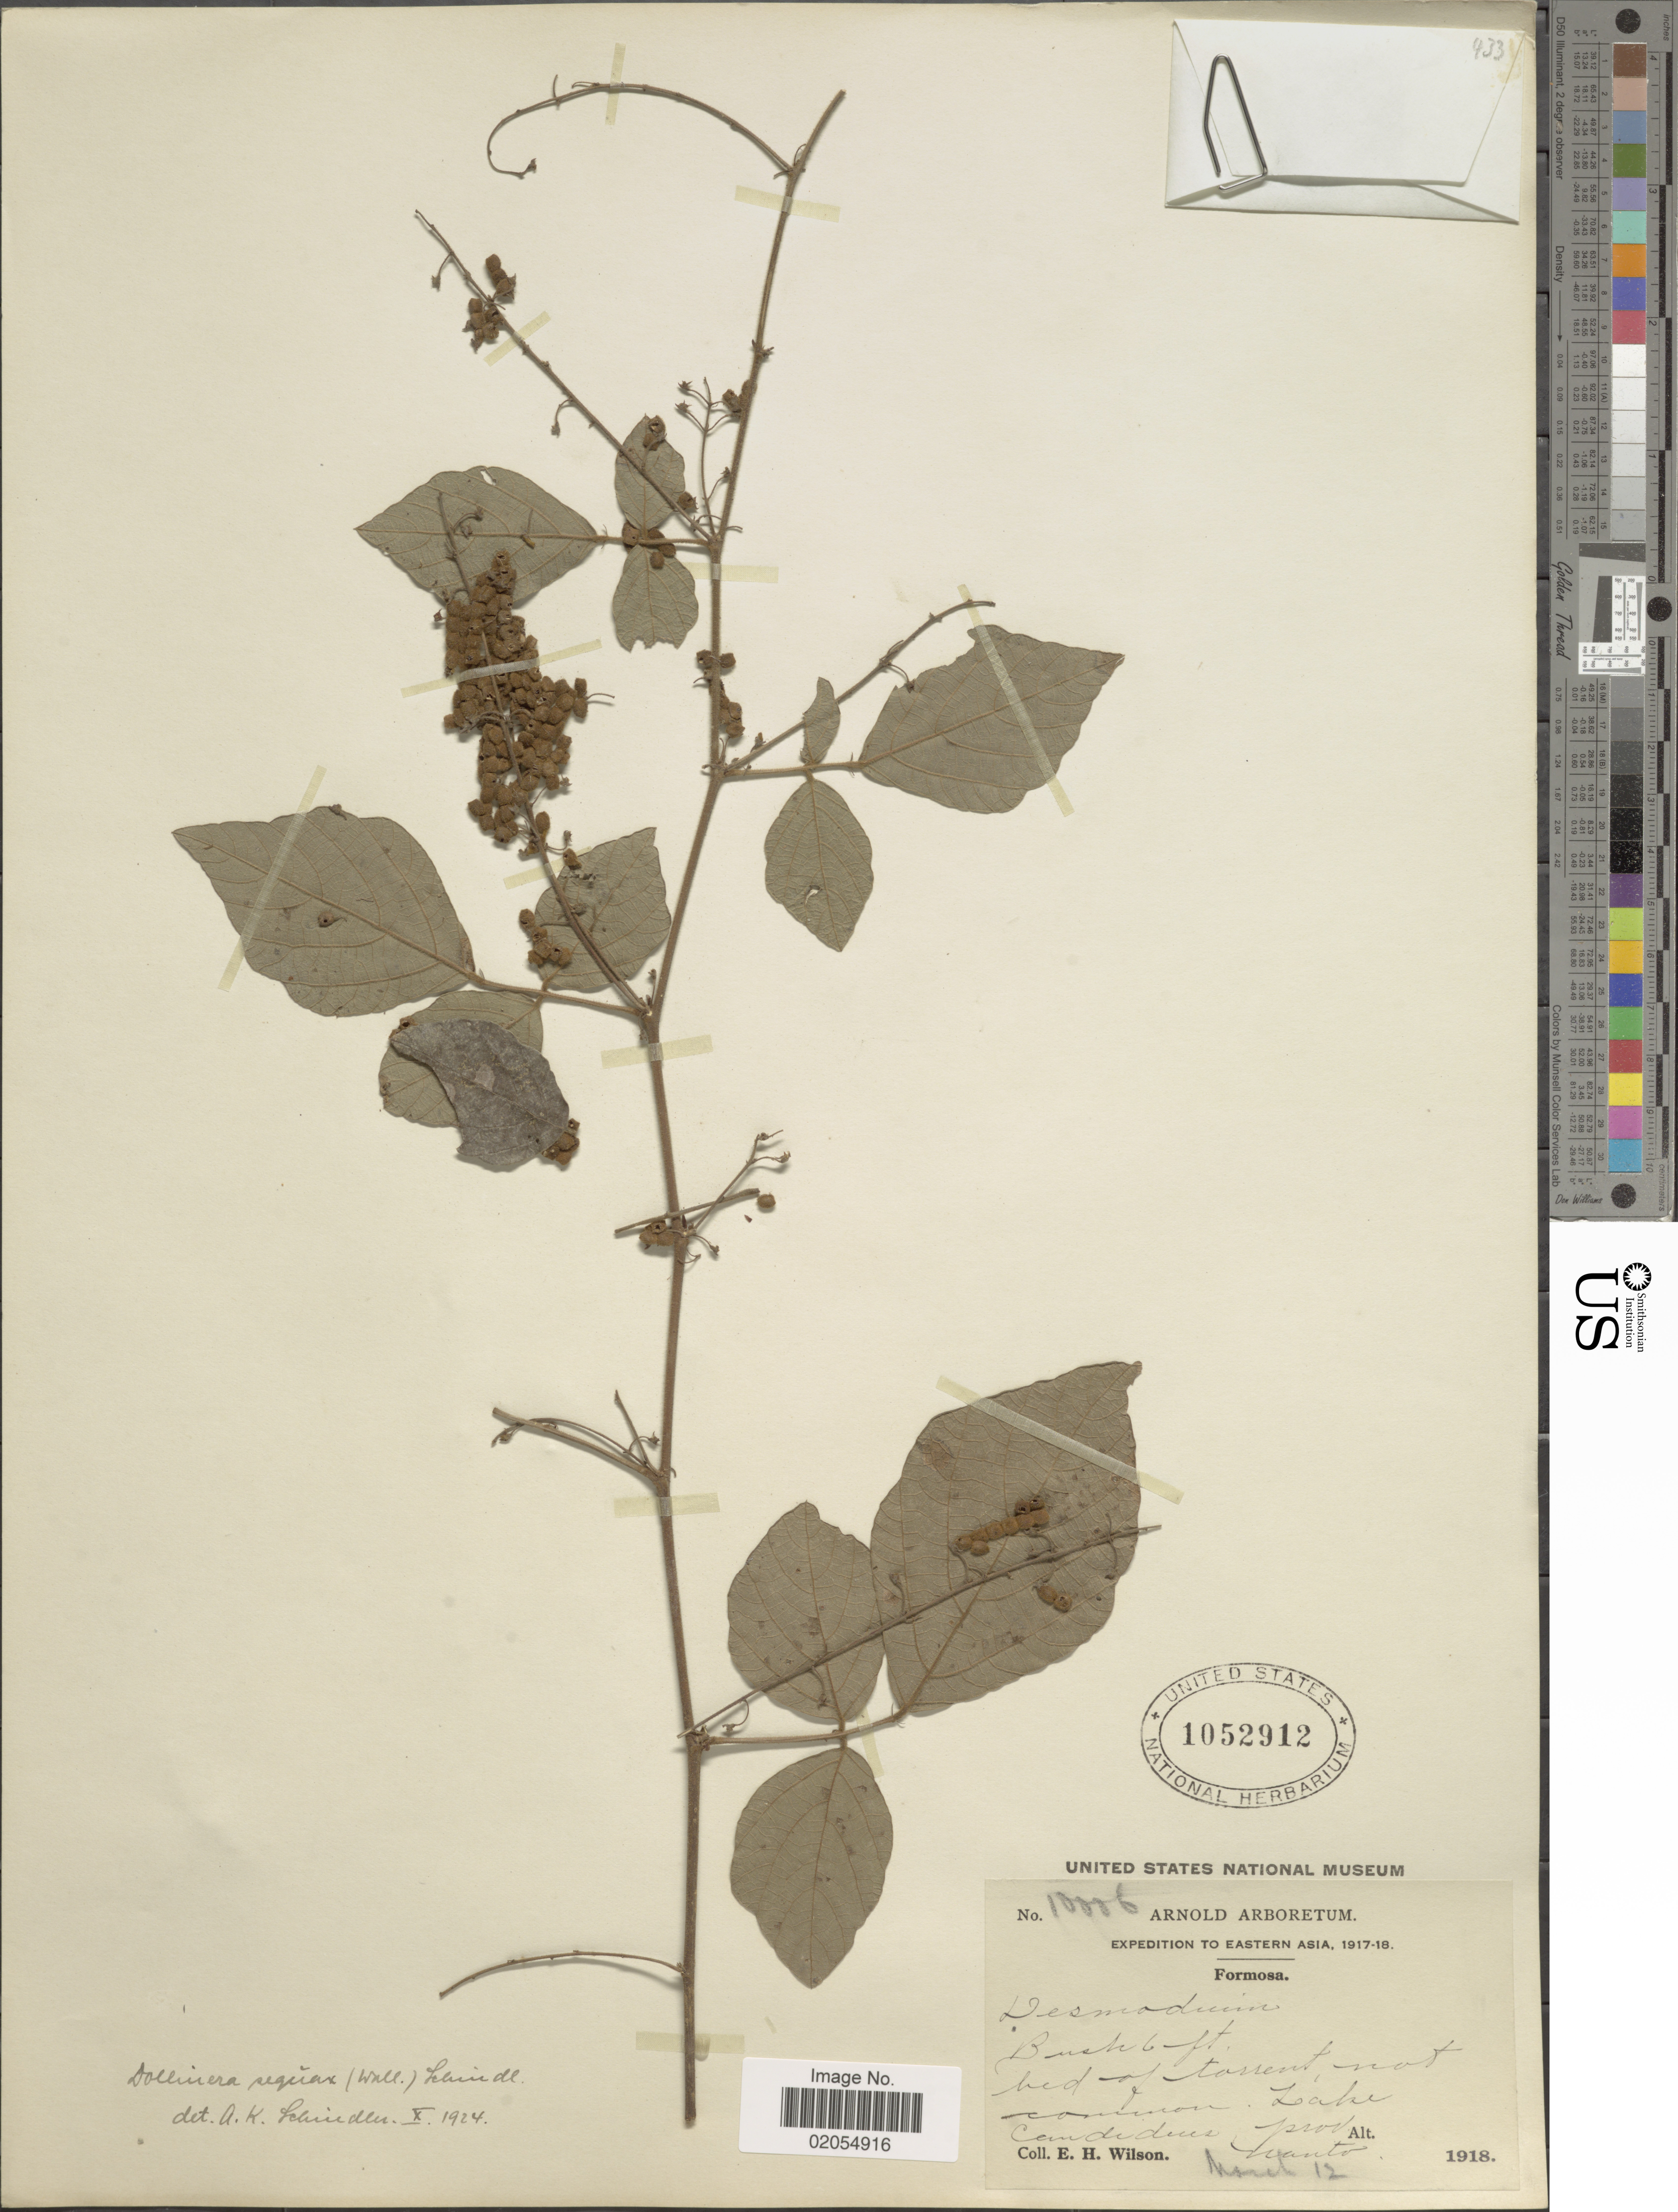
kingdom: Plantae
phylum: Tracheophyta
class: Magnoliopsida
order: Fabales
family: Fabaceae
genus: Puhuaea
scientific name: Puhuaea sequax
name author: (Wall.) H. Ohashi & K. Ohashi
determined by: Strong, Mark T., (BOT), Smithsonian Institution - National Museum of Natural History (UNITED STATES)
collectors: E. Wilson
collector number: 10006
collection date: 1918-03-12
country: Taiwan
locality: Eastern Asia, Formosa, Lake Candidus, Prov. Nanto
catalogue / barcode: US 1052912